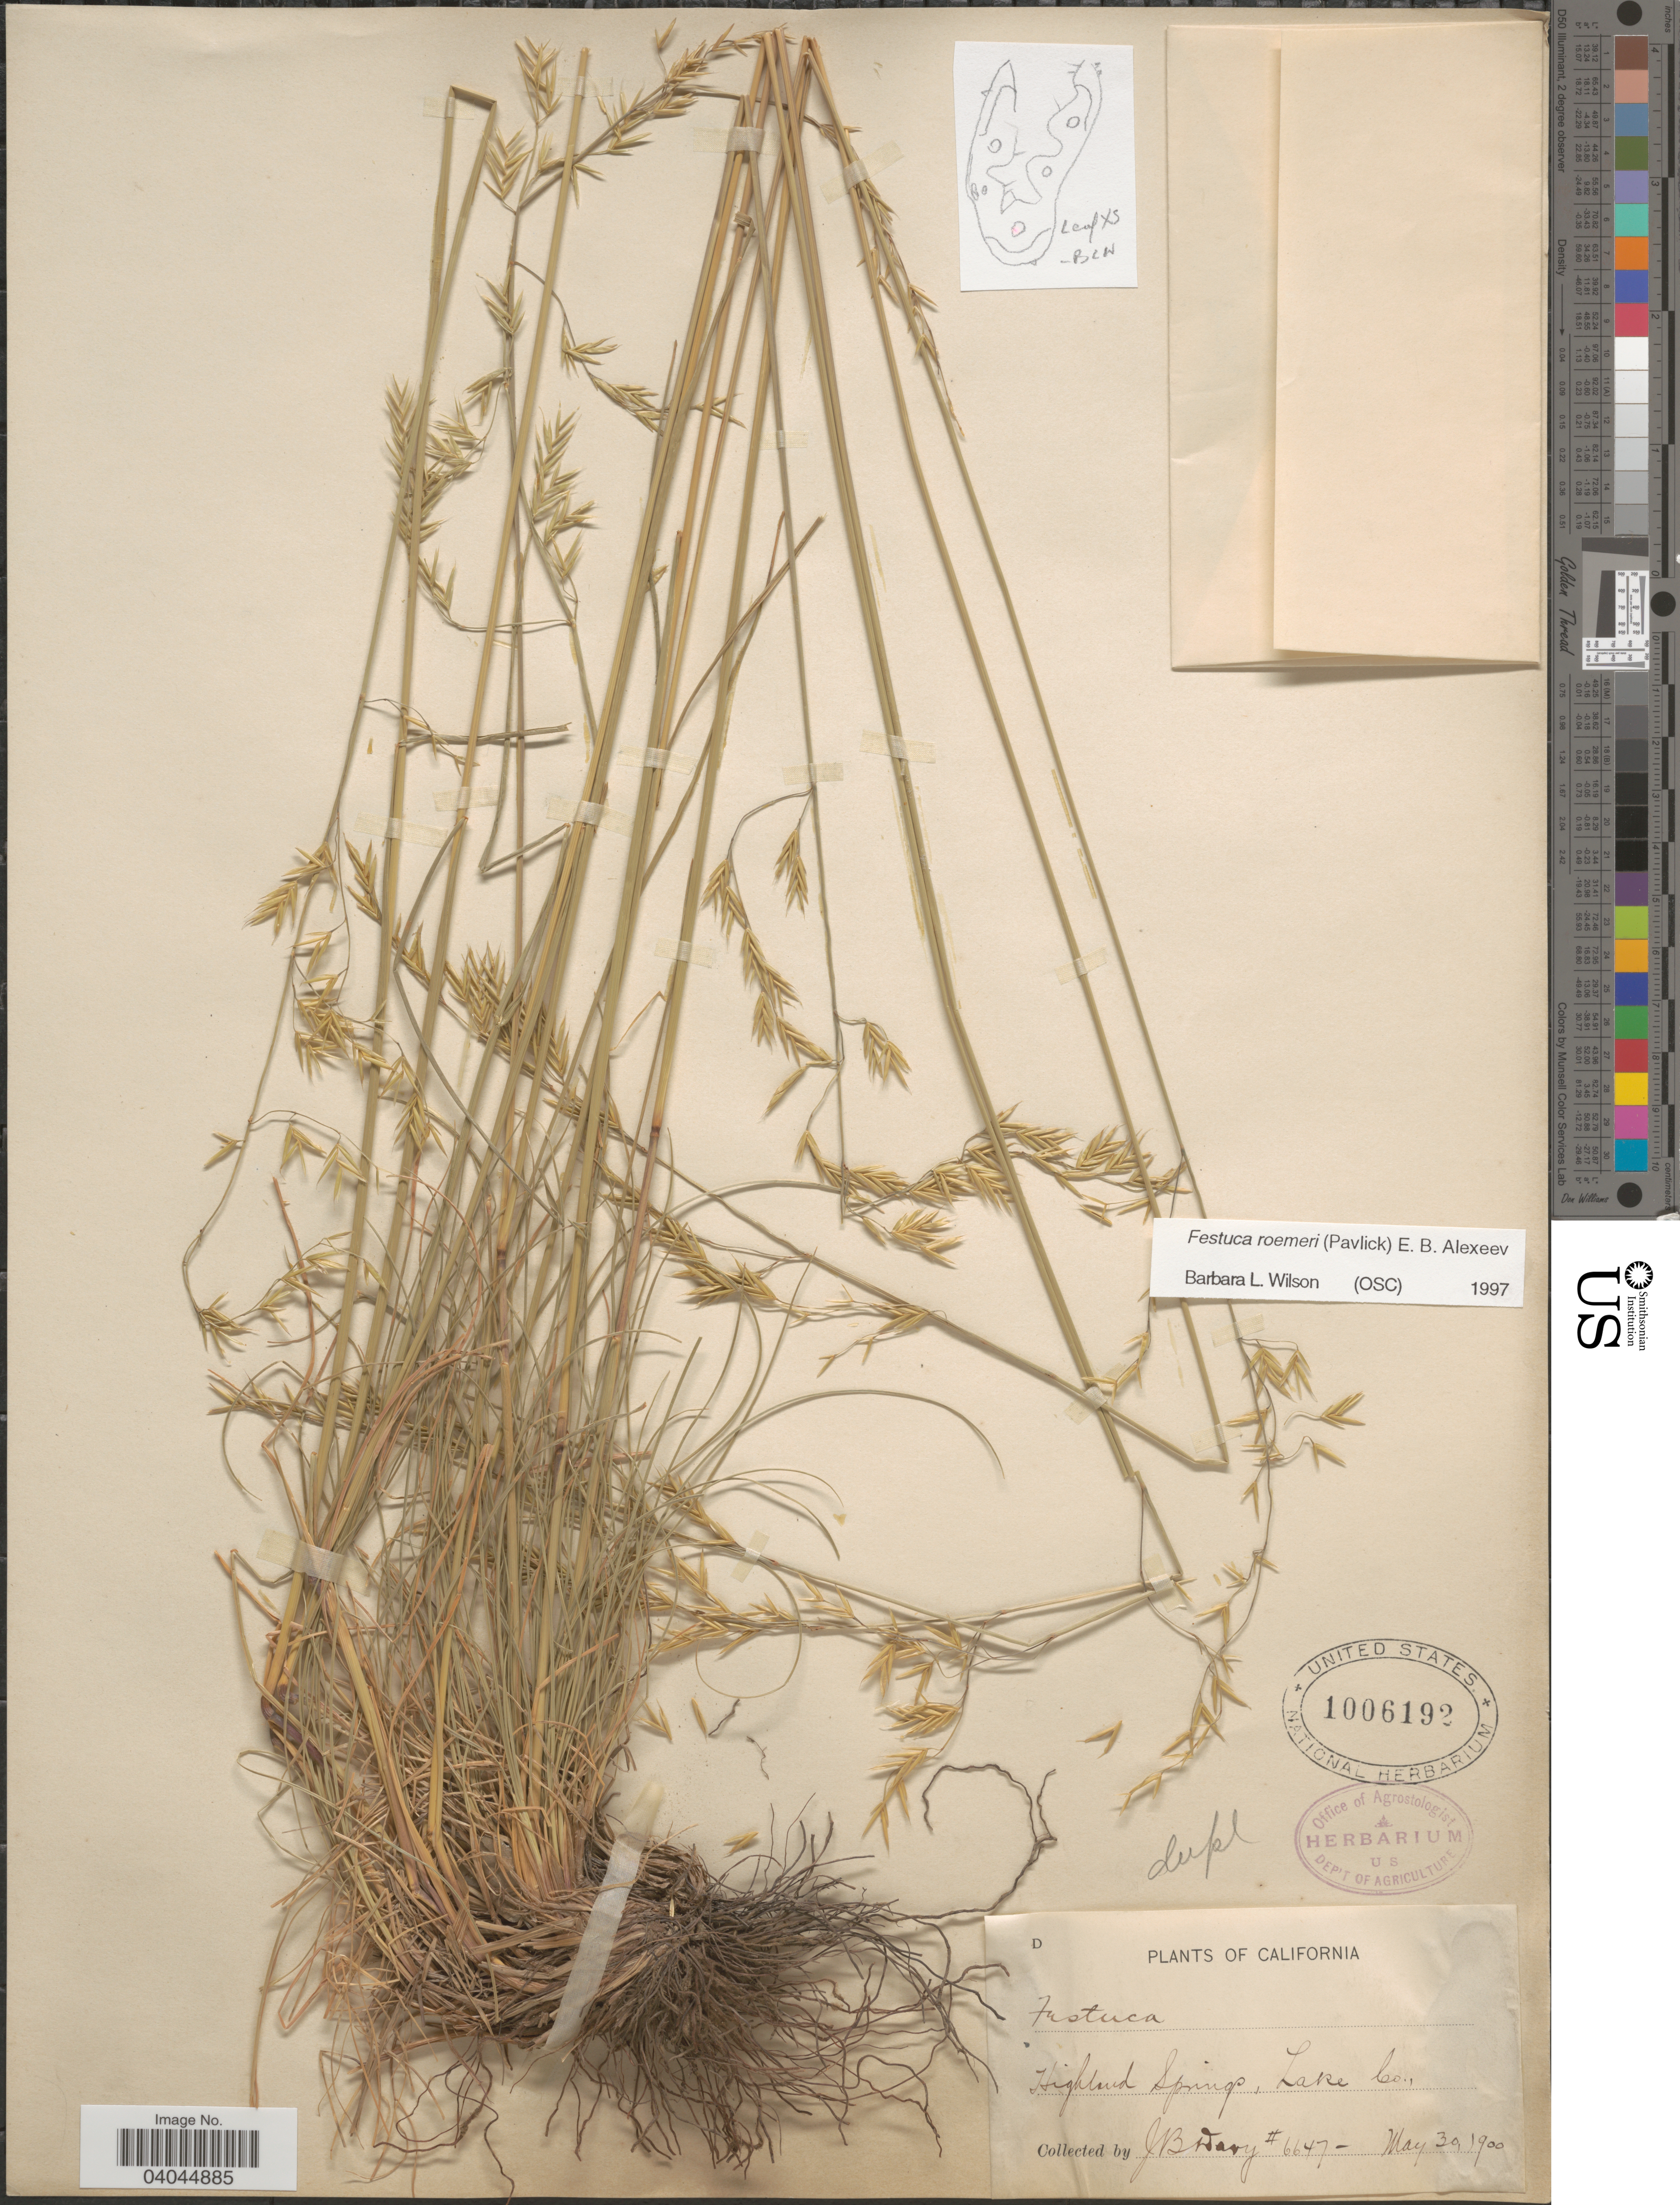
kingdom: Plantae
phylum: Tracheophyta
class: Liliopsida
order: Poales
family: Poaceae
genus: Festuca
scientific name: Festuca roemeri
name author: (Pavlick) E.B. Alexeev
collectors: J. Burtt Davy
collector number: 6647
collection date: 1900-05-30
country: United States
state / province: California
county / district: Lake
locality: Highland Springs, Lake Co.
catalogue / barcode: US 1006192